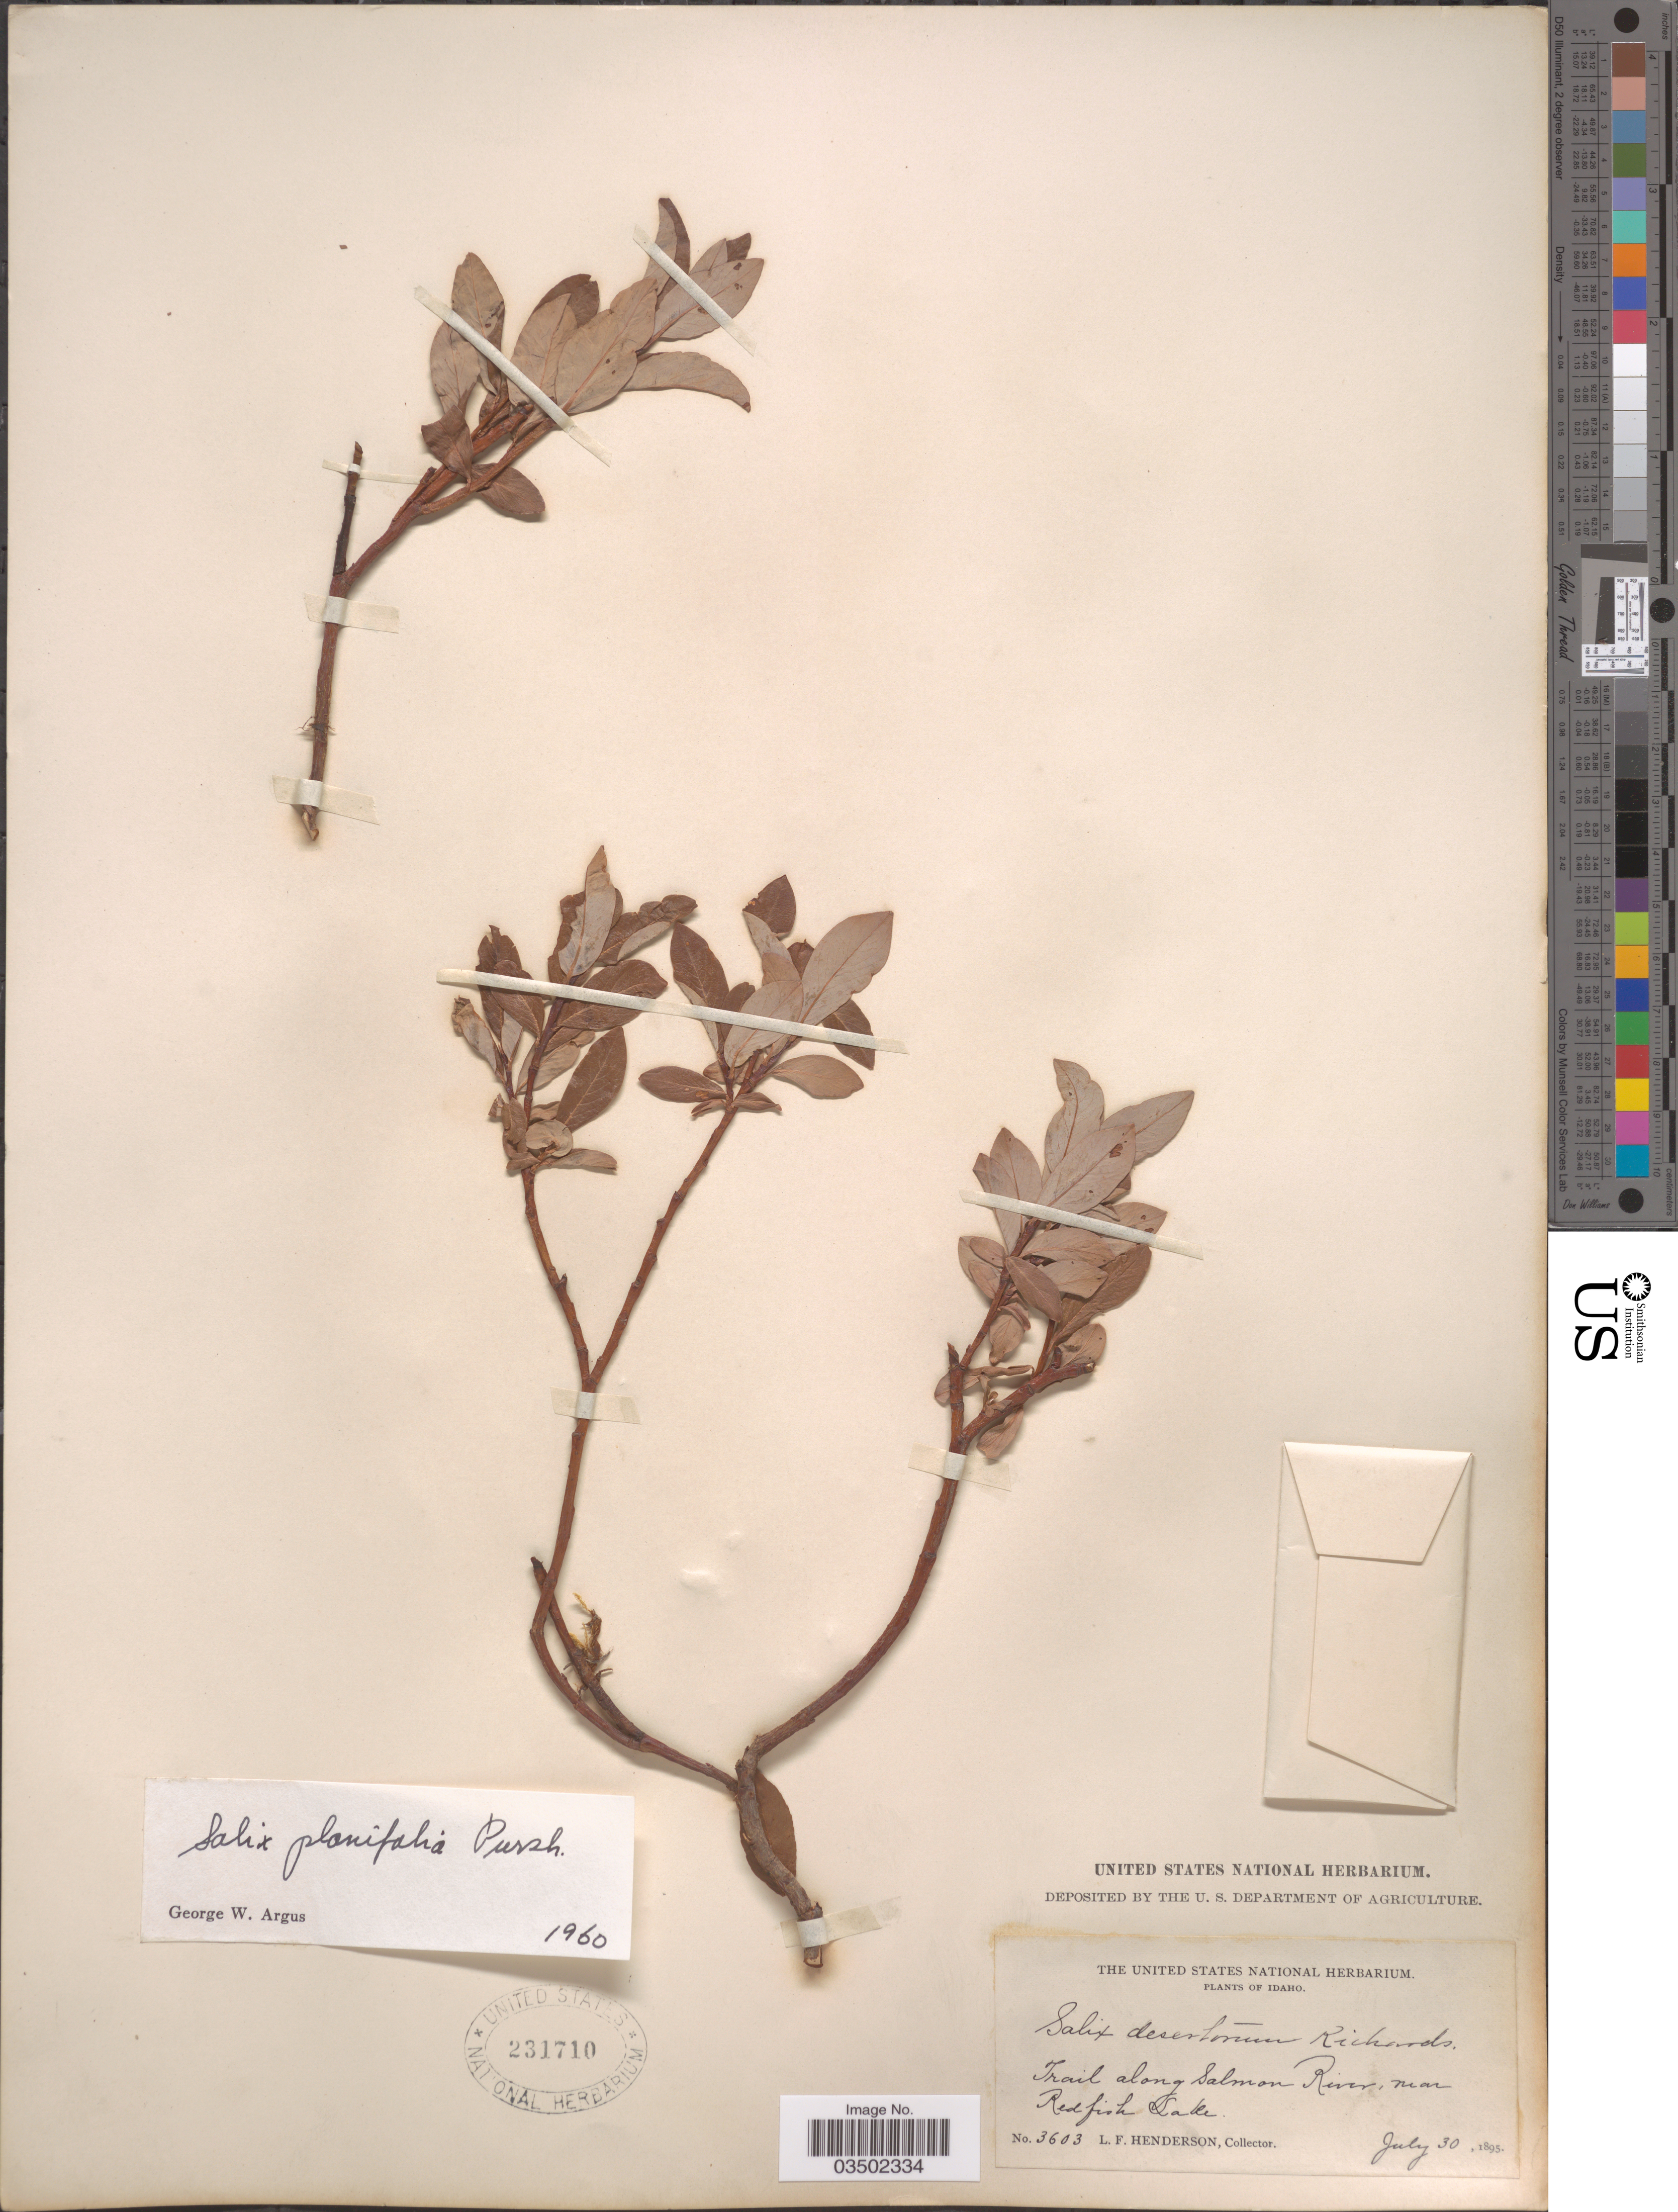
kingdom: Plantae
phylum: Tracheophyta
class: Magnoliopsida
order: Malpighiales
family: Salicaceae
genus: Salix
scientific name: Salix planifolia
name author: Pursh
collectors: L. Henderson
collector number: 3603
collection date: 1895-07-30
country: United States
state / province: Idaho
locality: Trail along Salmon River, near Redfish Lake.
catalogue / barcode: US 231710